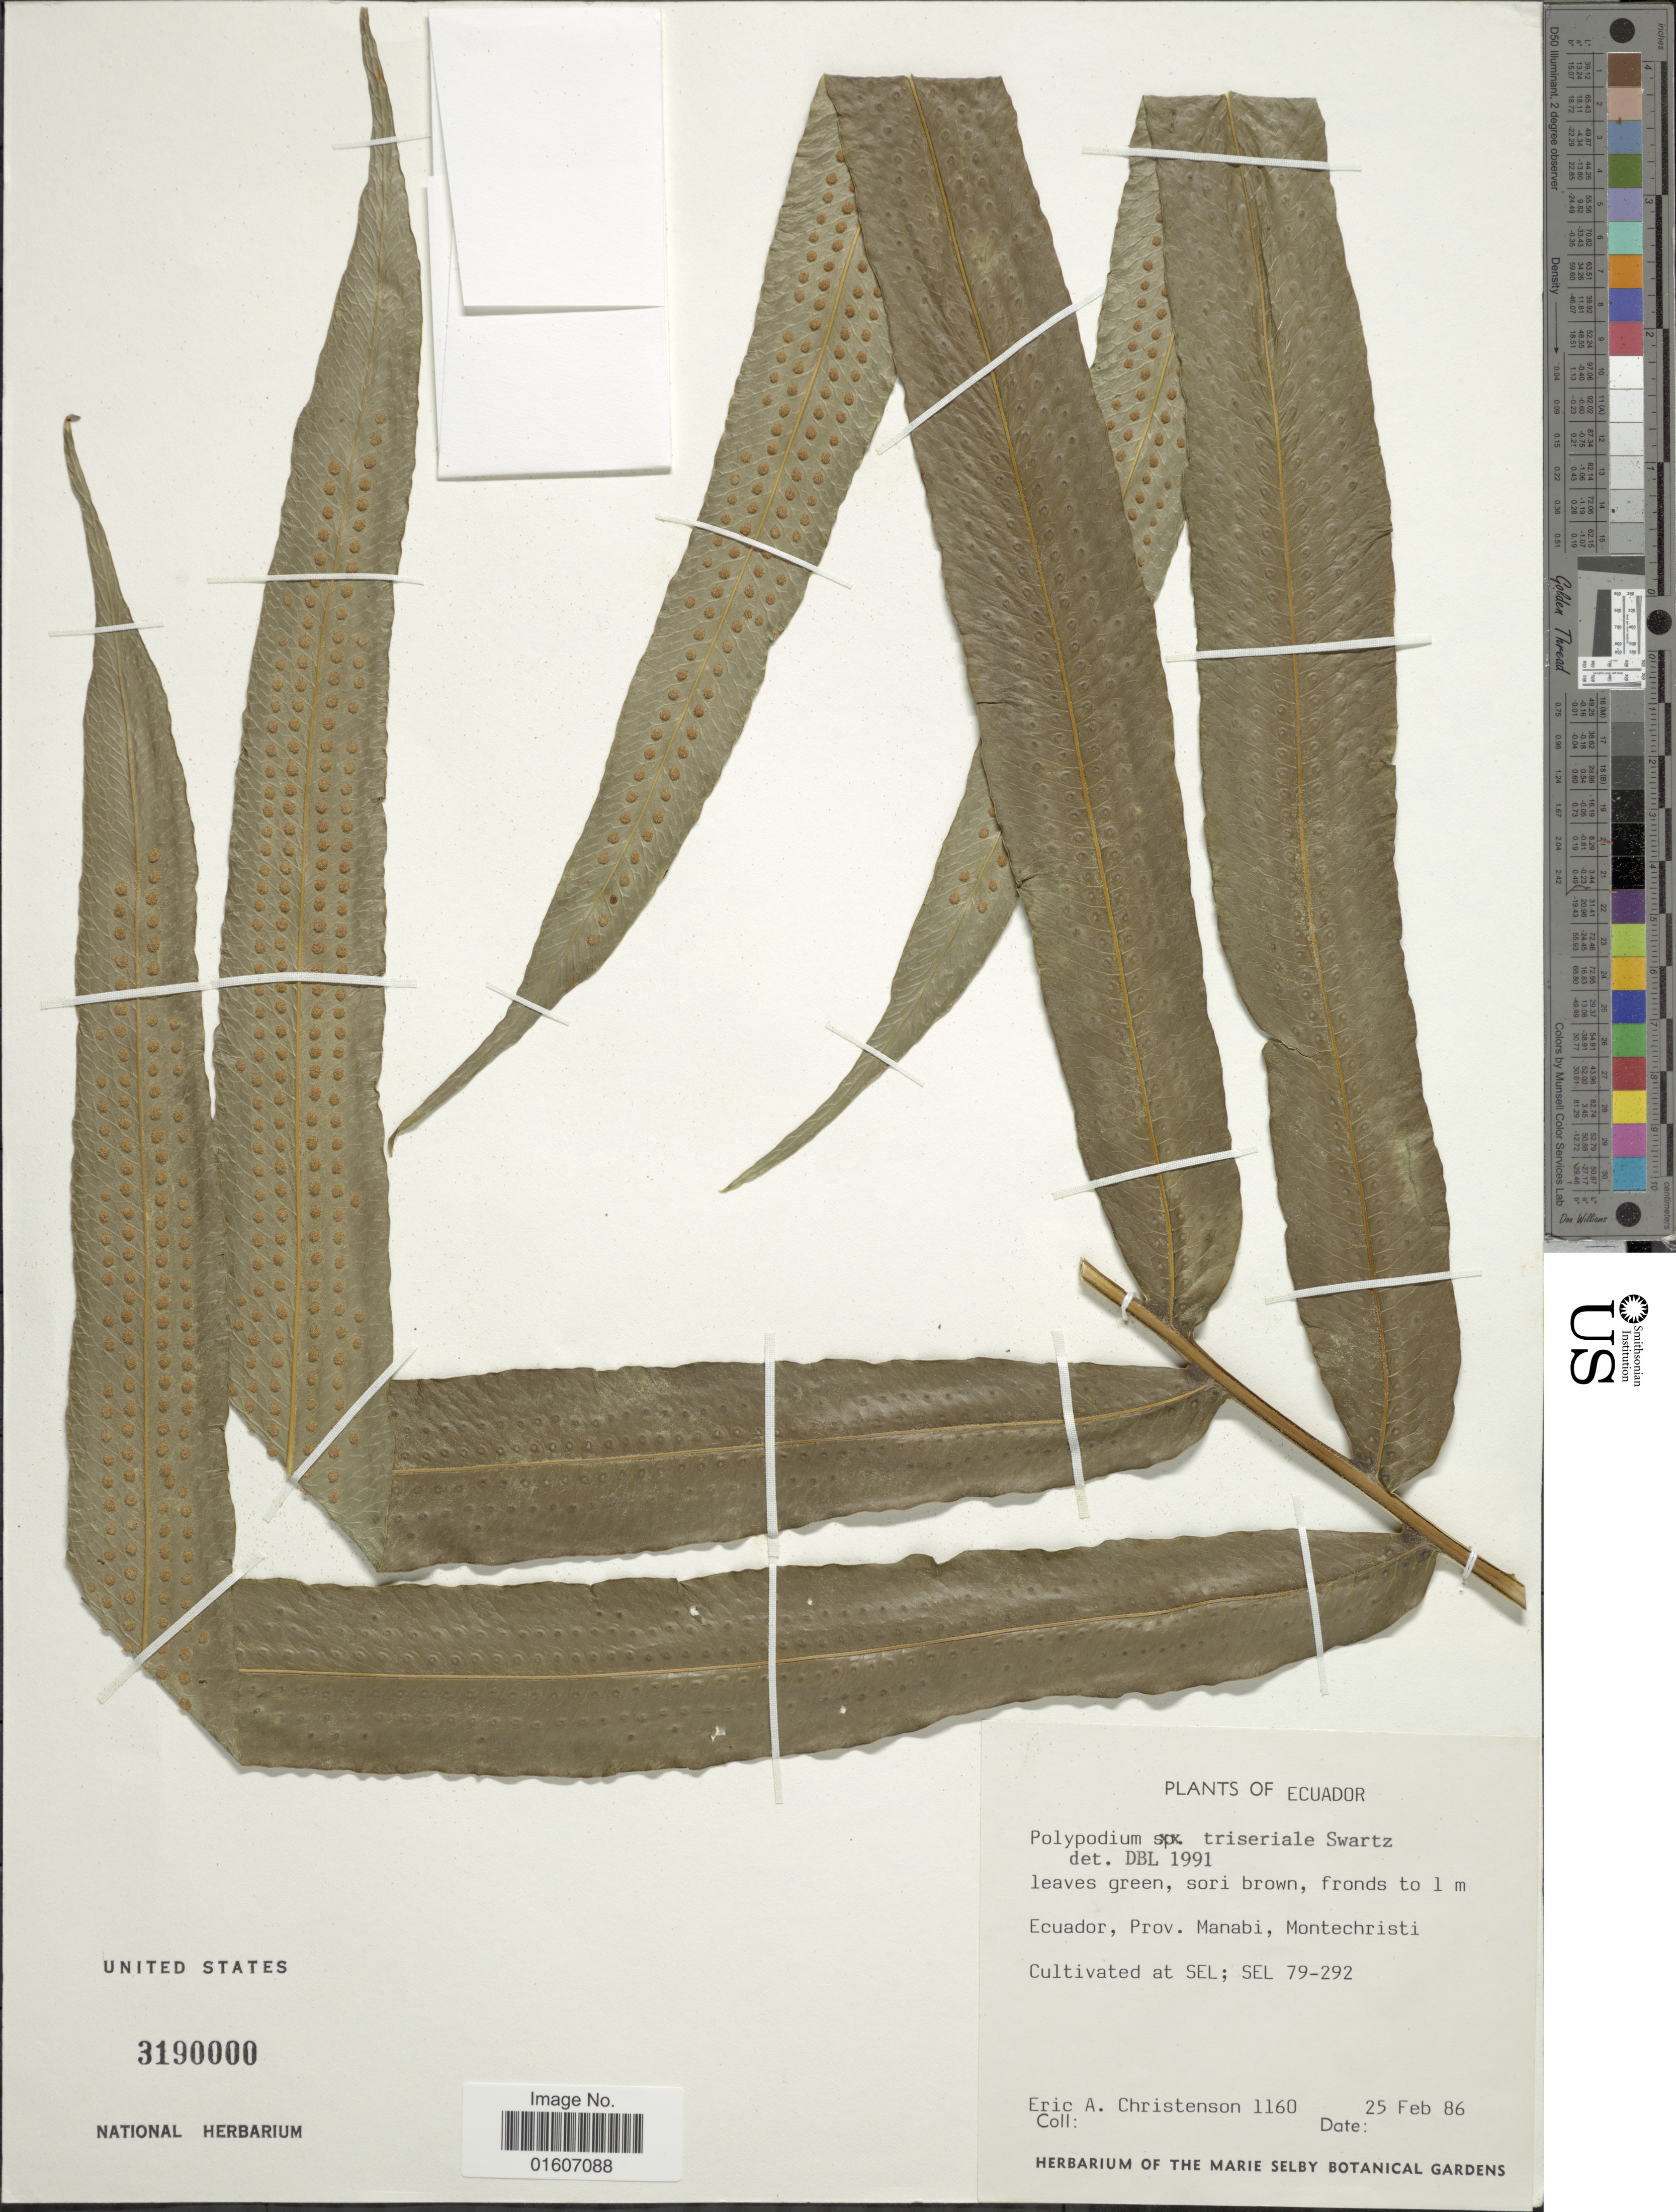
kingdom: Plantae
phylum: Tracheophyta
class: Polypodiopsida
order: Polypodiales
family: Polypodiaceae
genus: Serpocaulon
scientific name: Serpocaulon triseriale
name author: (Sw.) A.R. Sm.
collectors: E. A. Christenson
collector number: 1160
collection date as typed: Transcribed d/m/y: 25/2/86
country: Ecuador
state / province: Manabí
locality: Prov. Manabi, Montechristi, Cultivated at SEL; SEL 79-292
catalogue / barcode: US 3190000